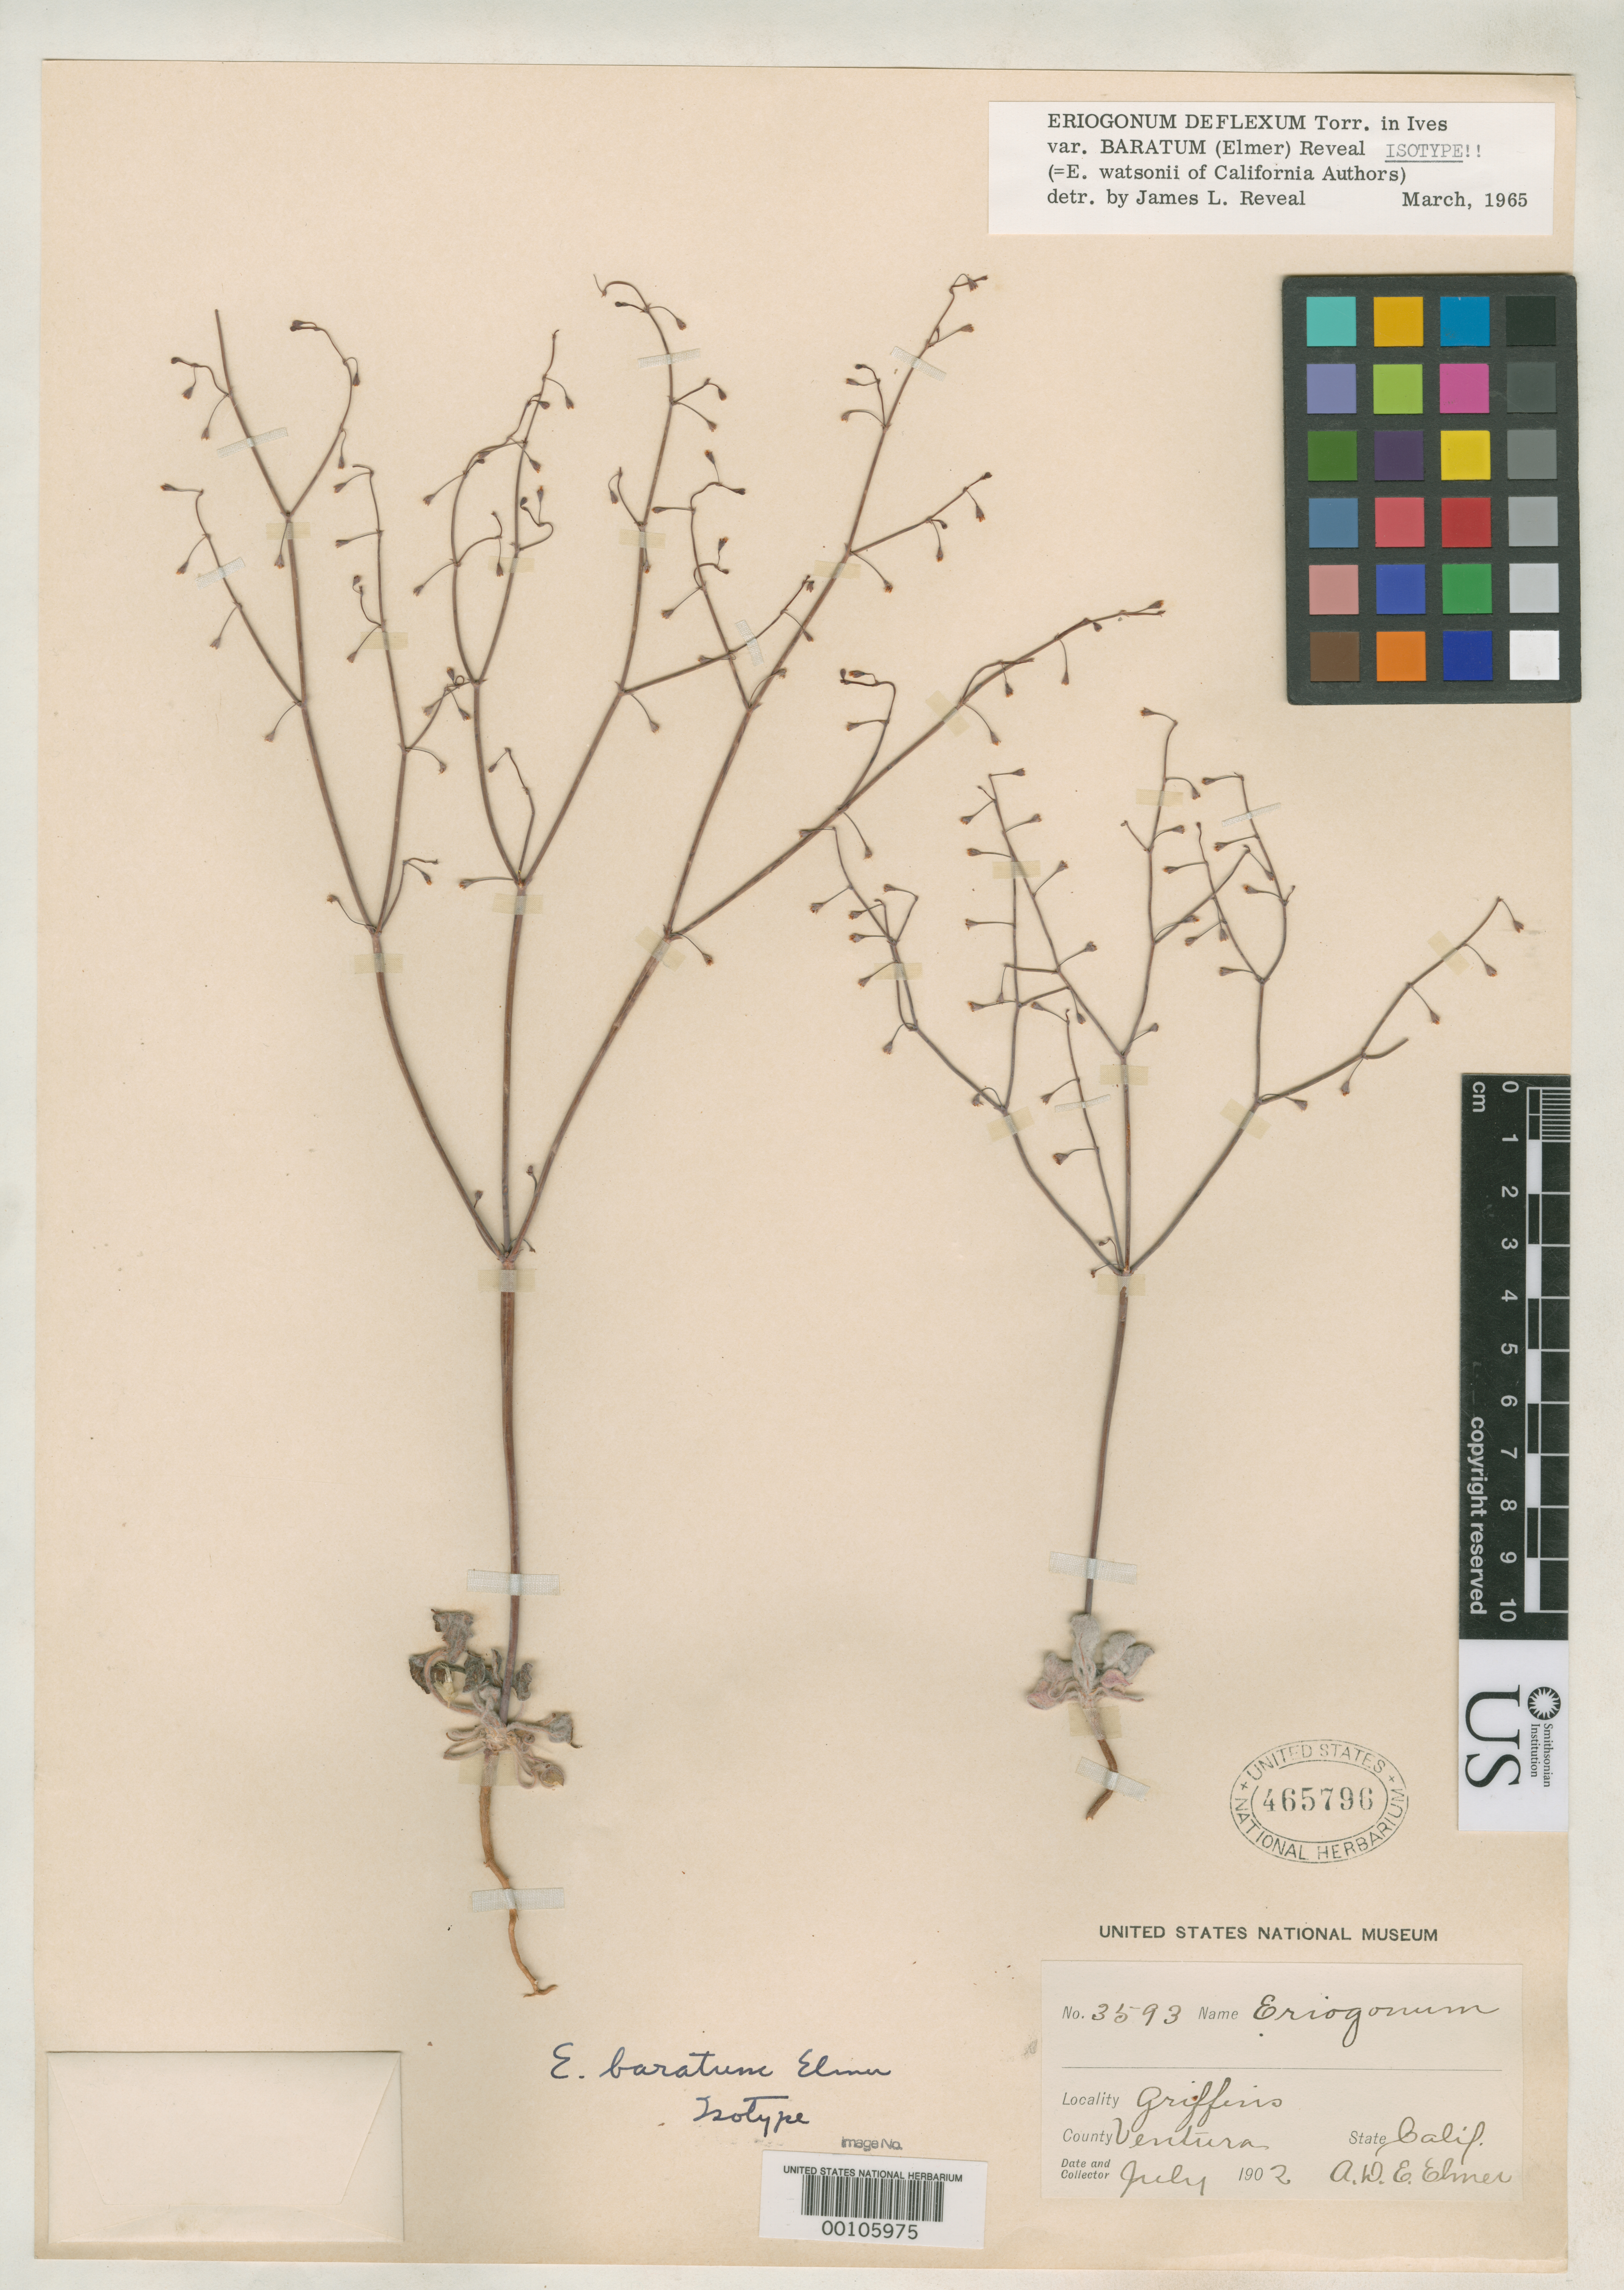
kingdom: Plantae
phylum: Tracheophyta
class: Magnoliopsida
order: Caryophyllales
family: Polygonaceae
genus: Eriogonum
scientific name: Eriogonum baratum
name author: Elmer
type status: Isotype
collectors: A. D. E. Elmer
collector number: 3593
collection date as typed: Jul 1902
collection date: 1902-07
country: United States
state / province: California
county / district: Ventura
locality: Griffins, near Mt. Pinos.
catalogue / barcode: US 465796